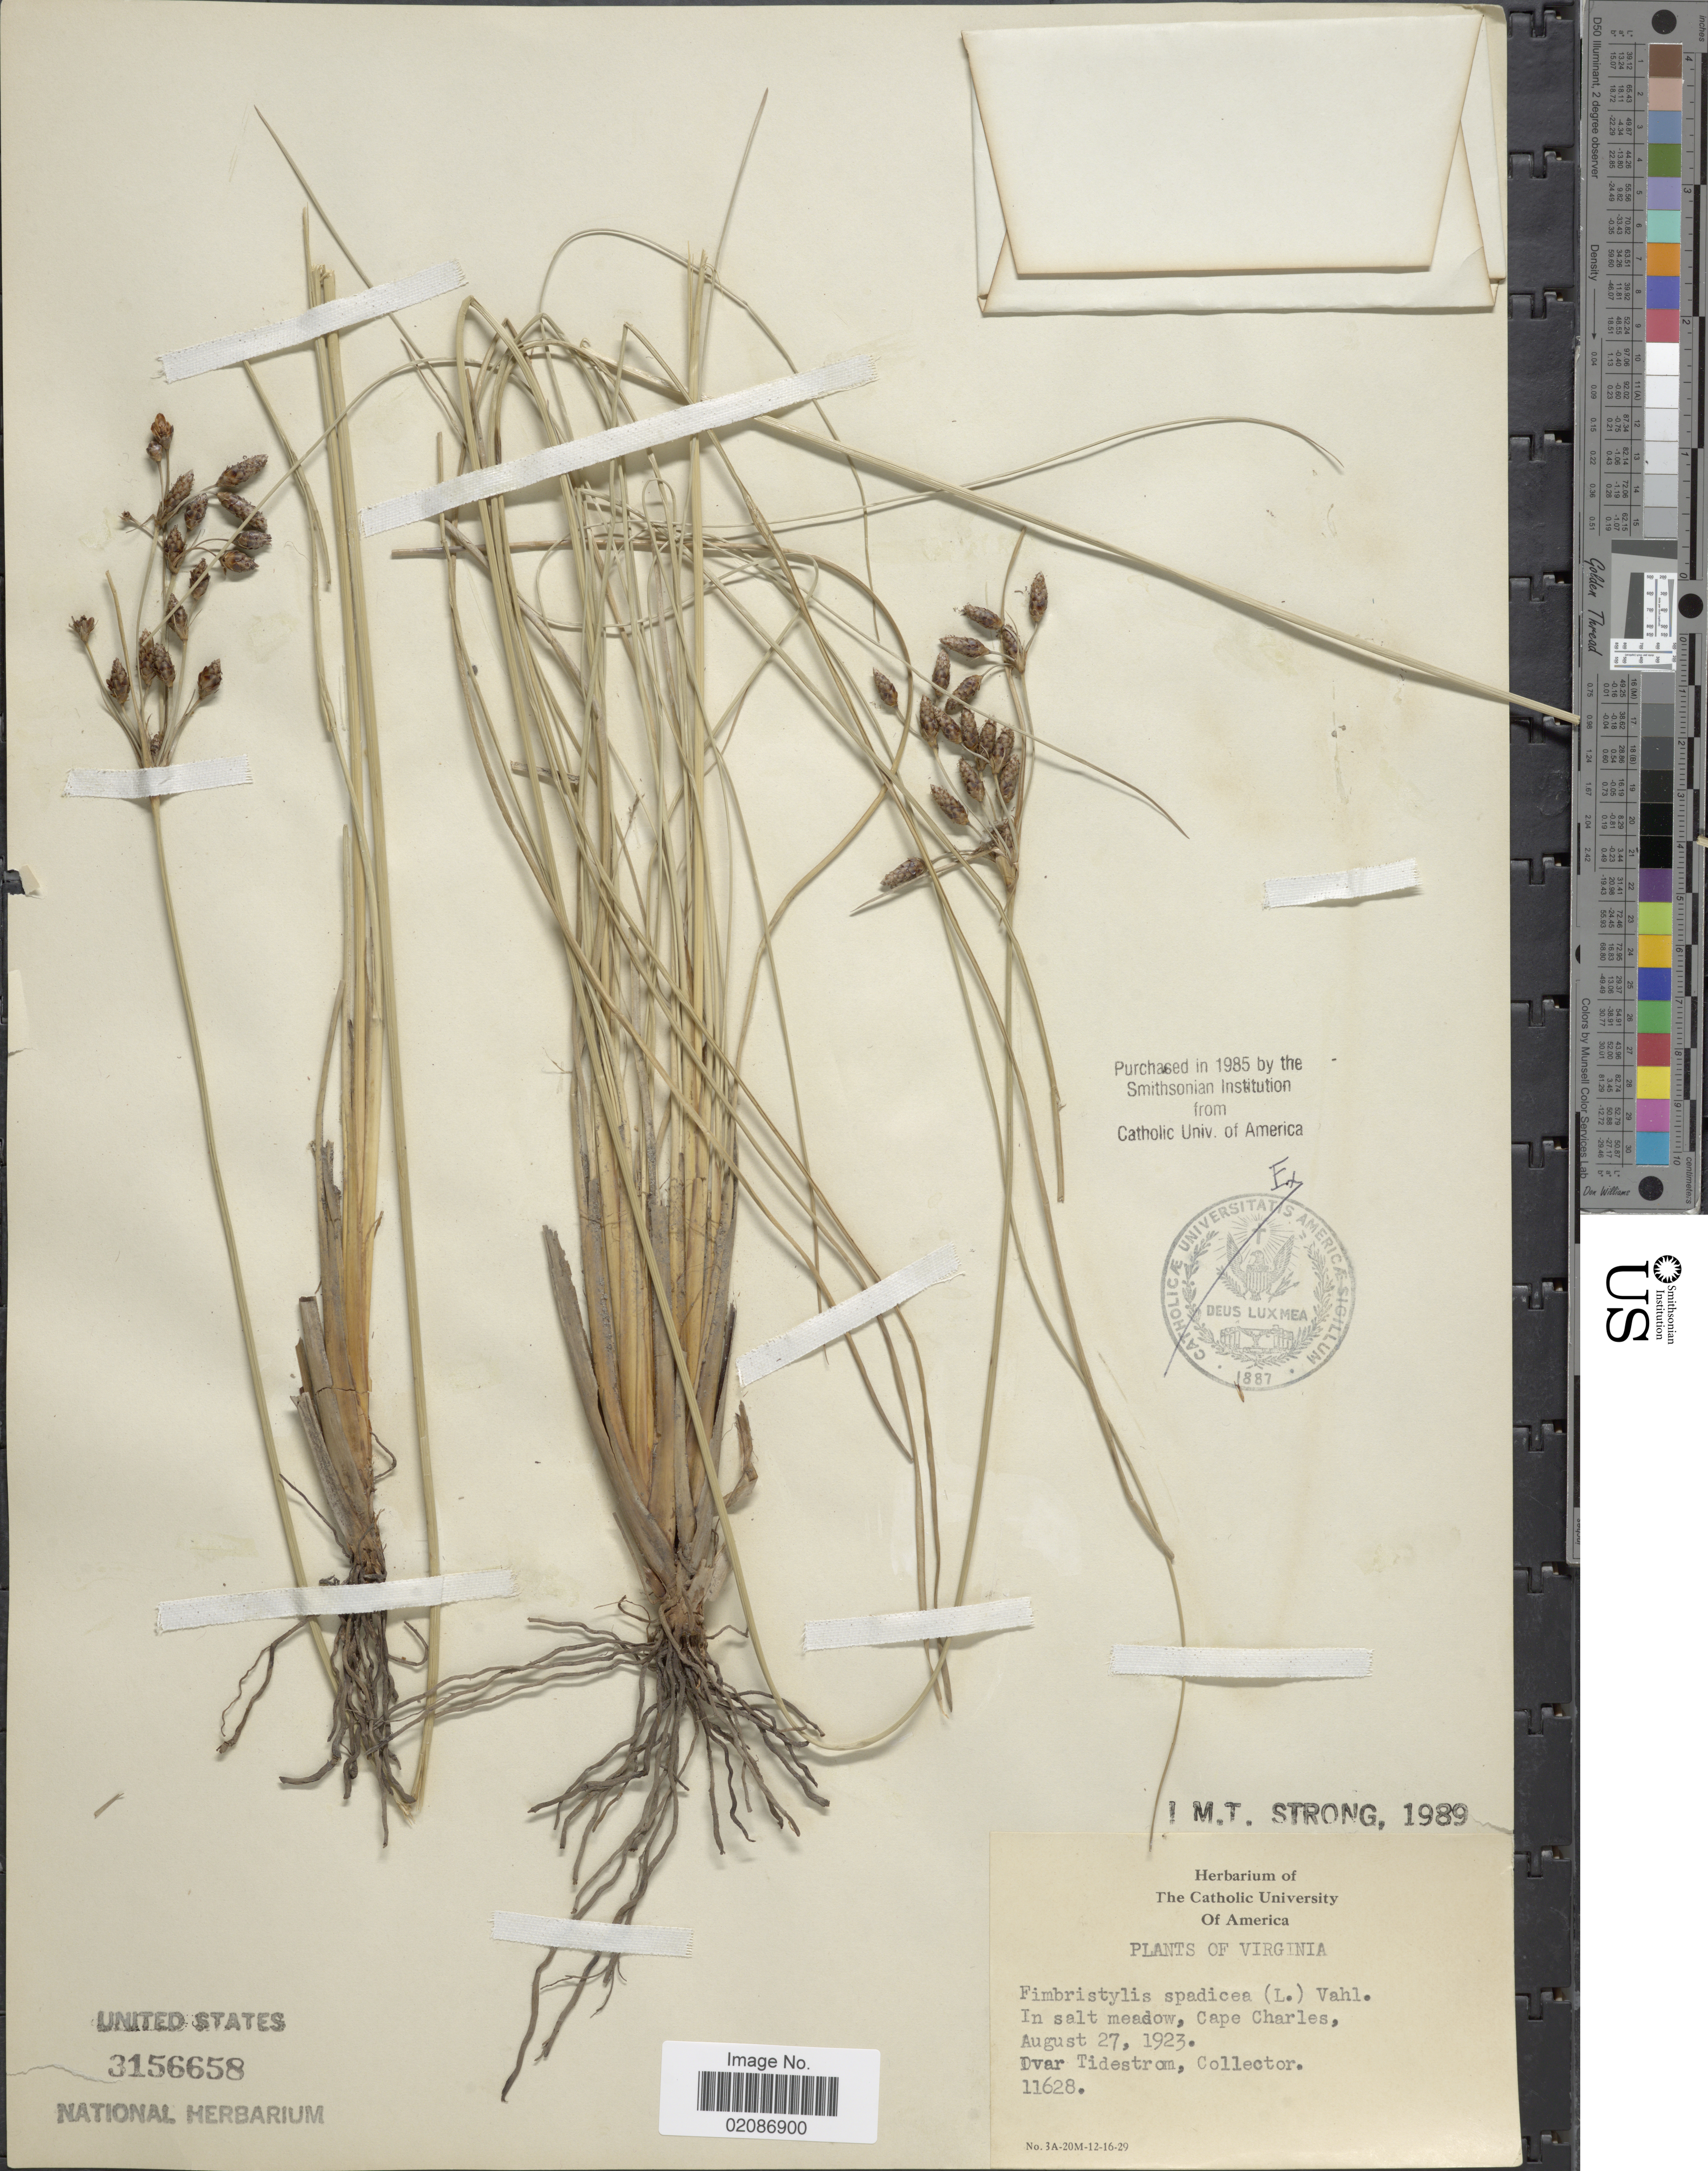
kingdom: Plantae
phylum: Tracheophyta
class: Liliopsida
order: Poales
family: Cyperaceae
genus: Fimbristylis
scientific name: Fimbristylis castanea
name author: (Michx.) Vahl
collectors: I. F. Tidestrom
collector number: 11628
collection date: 1923-08-27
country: United States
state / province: Virginia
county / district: Accomack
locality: Cape Charles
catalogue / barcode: US 3156658